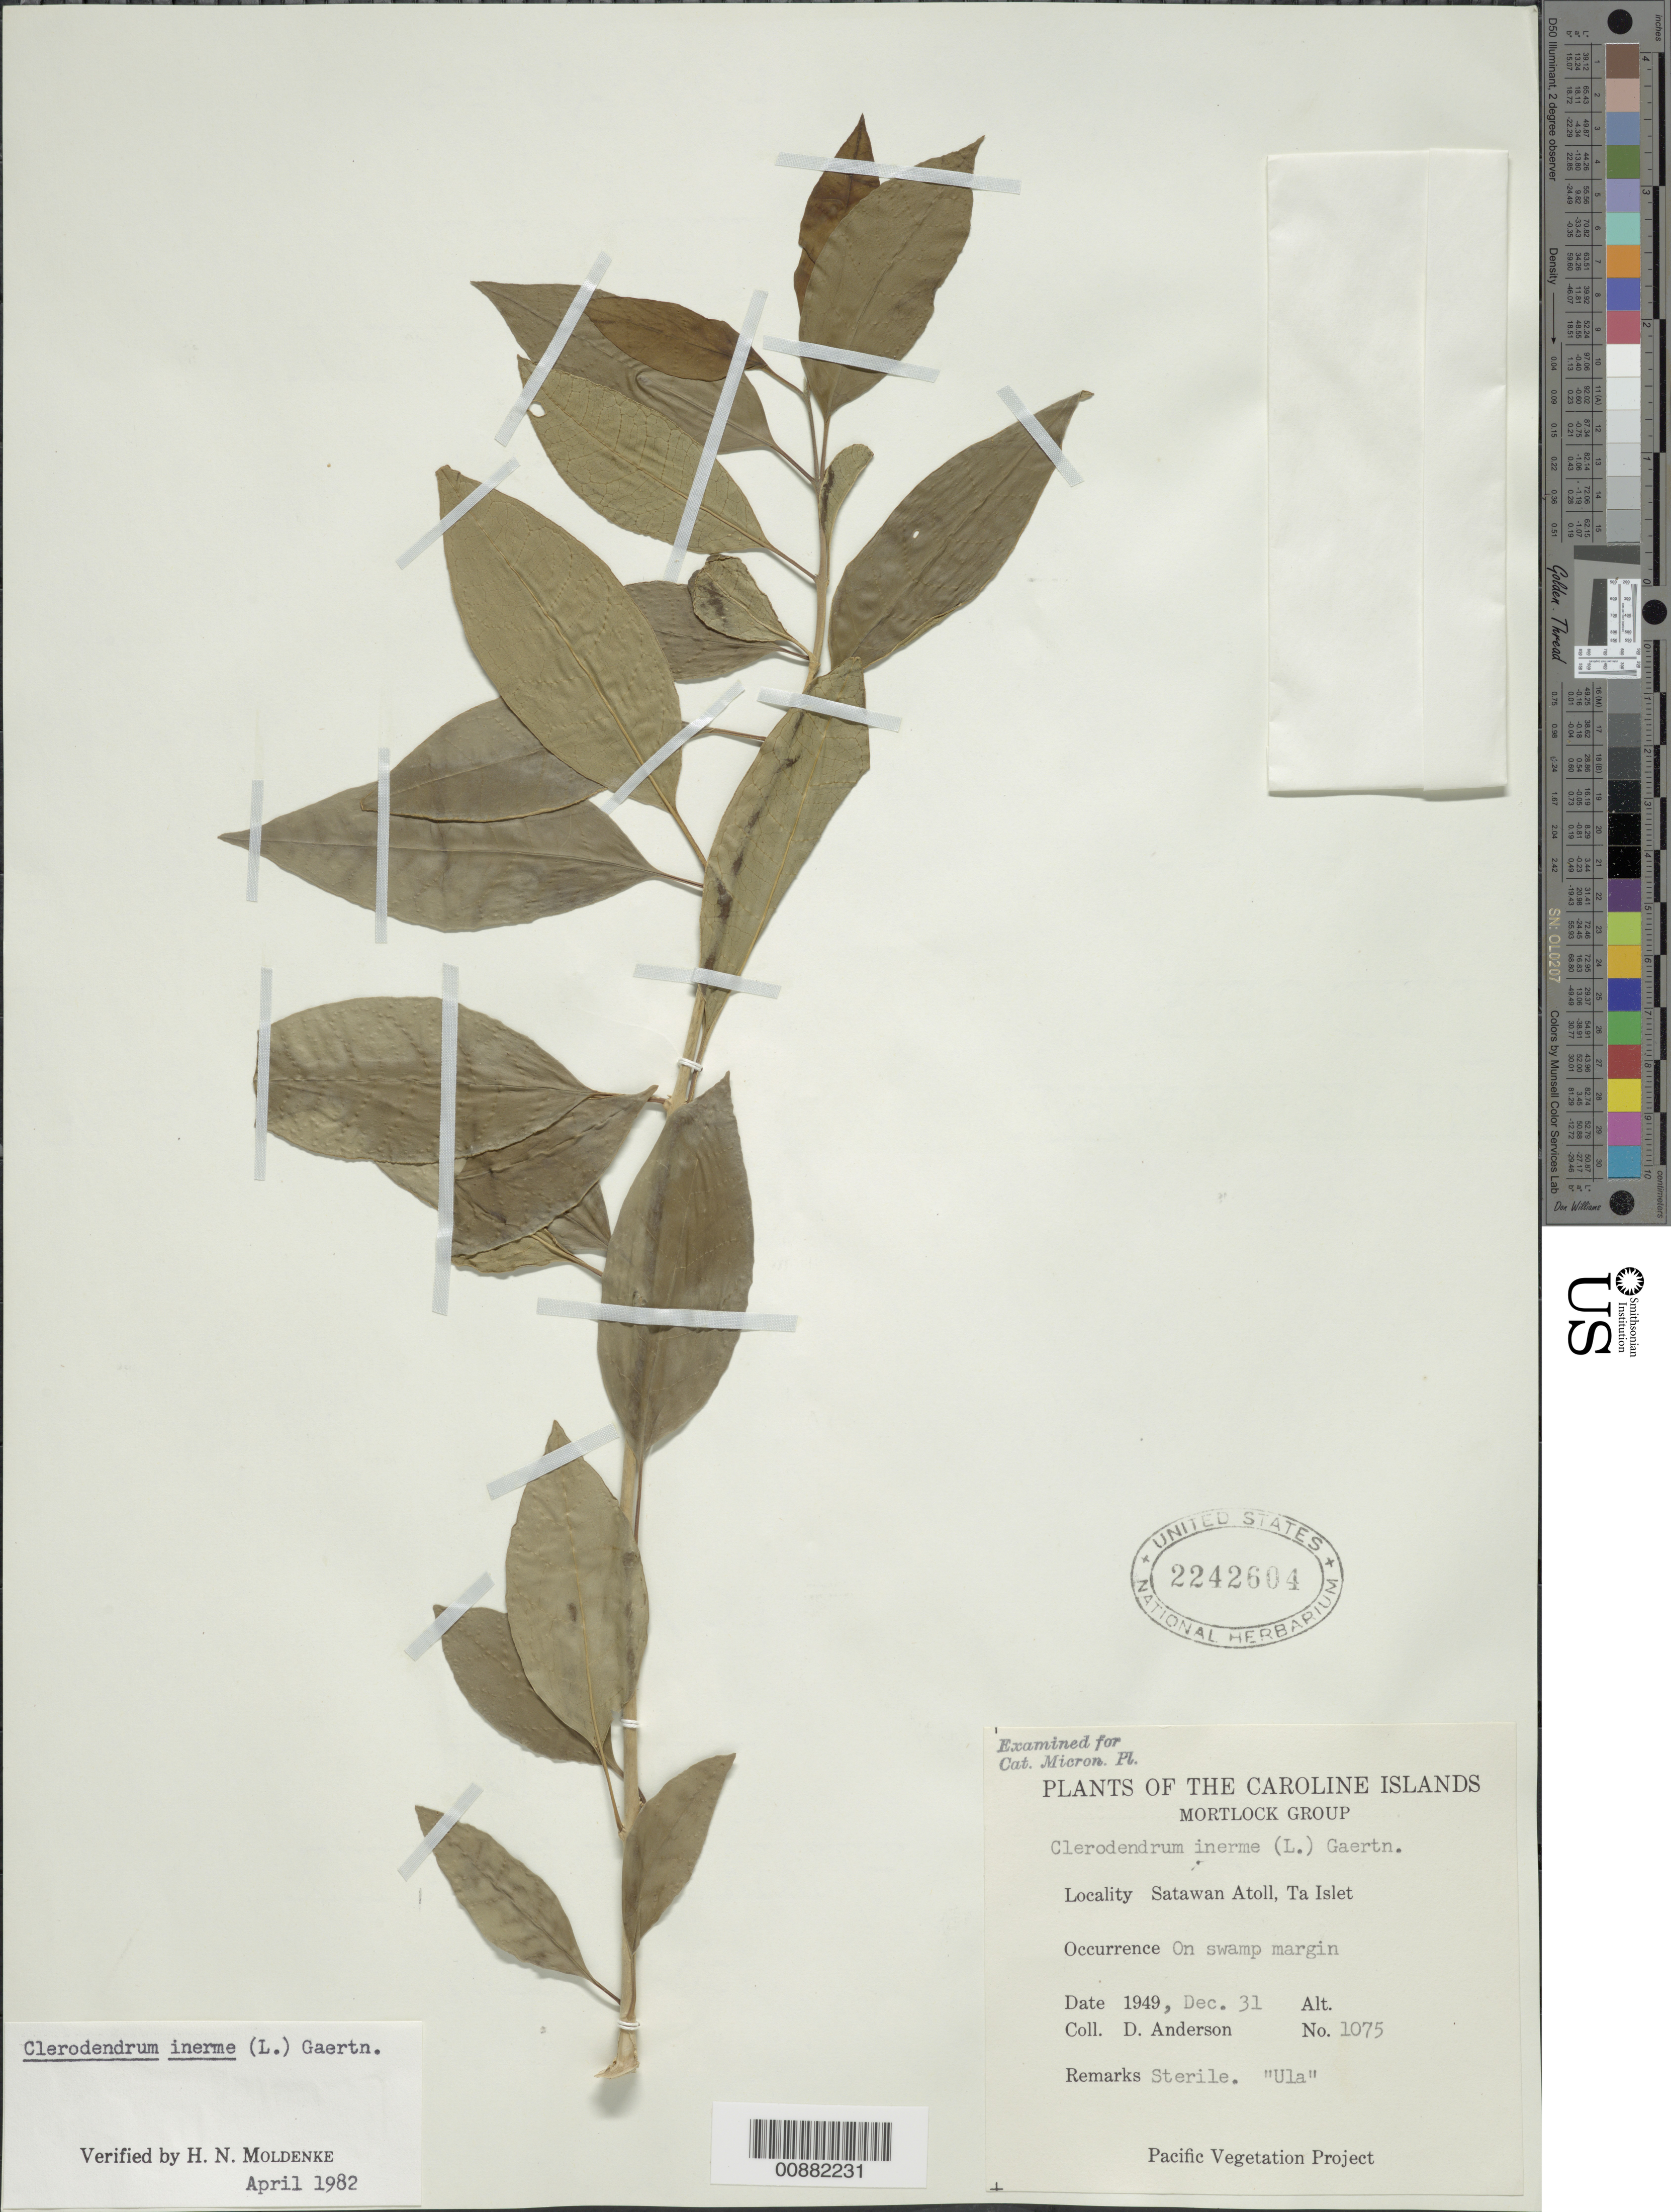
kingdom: Plantae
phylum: Tracheophyta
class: Magnoliopsida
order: Lamiales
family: Lamiaceae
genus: Clerodendrum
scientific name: Clerodendrum inerme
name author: (L.) Gaertn.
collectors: D. Anderson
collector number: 1075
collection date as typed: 31 Dec 1949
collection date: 1949-12-31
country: Micronesia, Federated States of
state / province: Truk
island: Satawan Atoll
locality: Ta islet.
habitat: on swamp margin.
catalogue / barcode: US 2242604